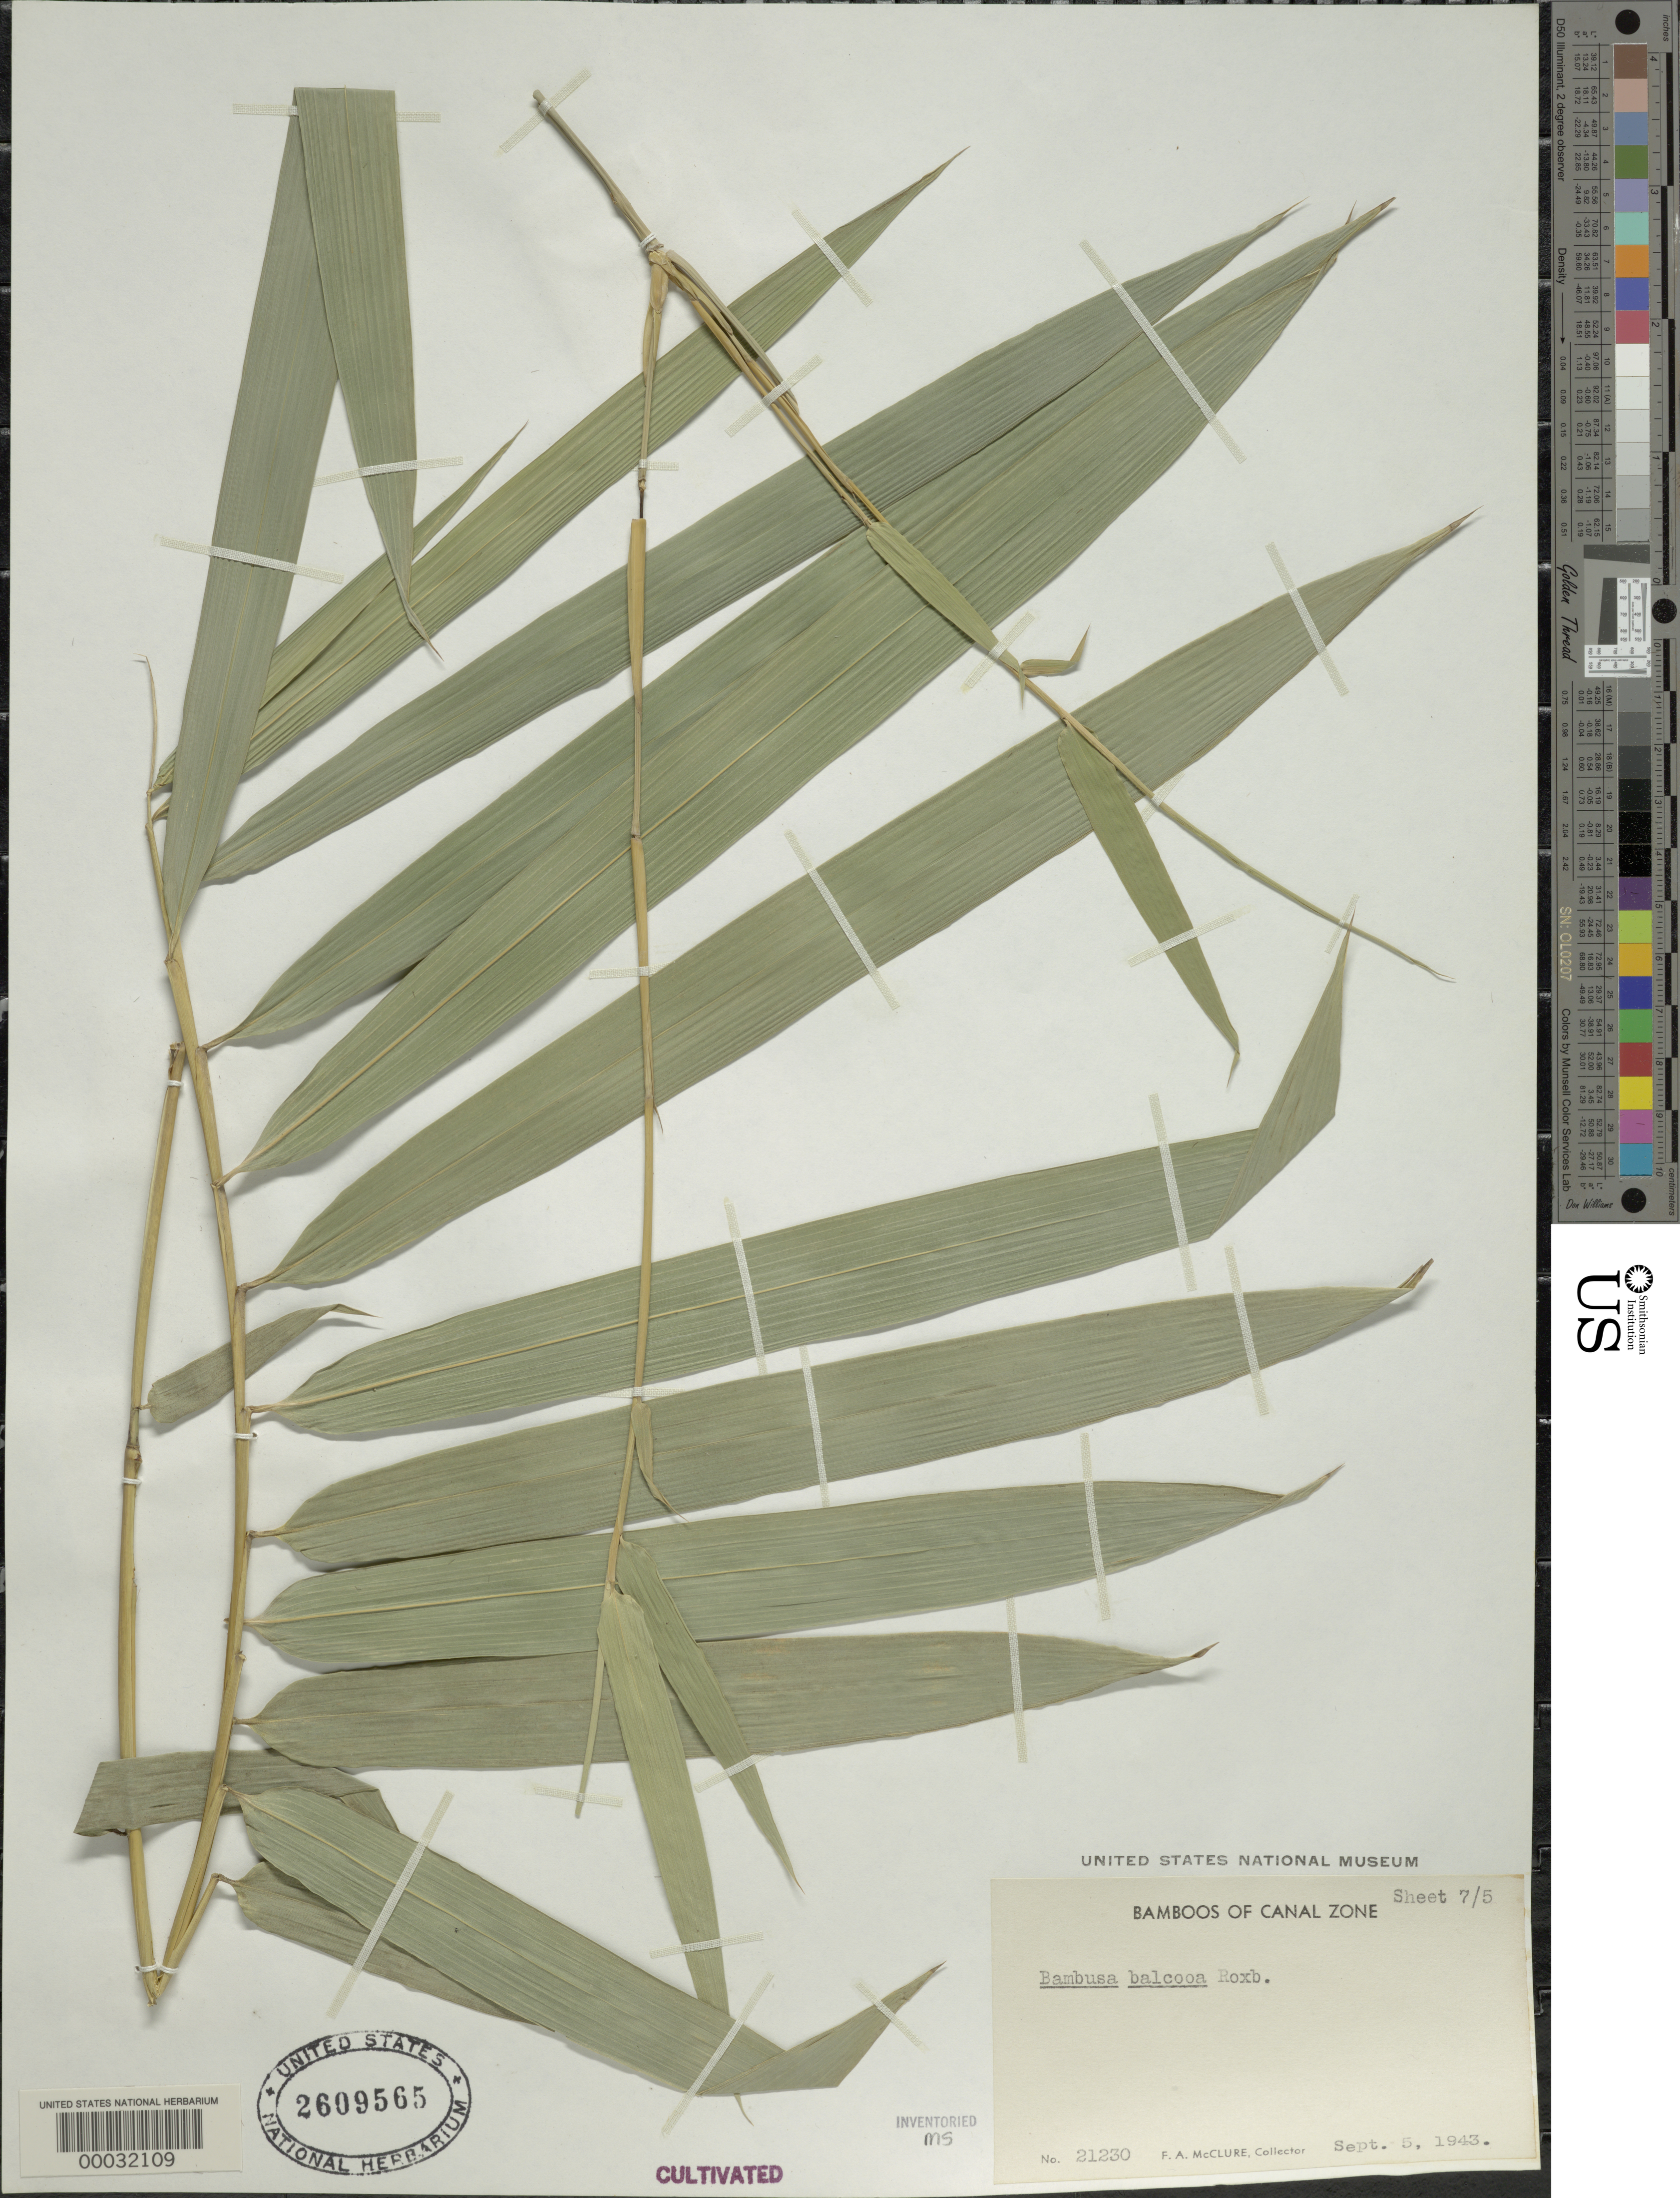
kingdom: Plantae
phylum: Tracheophyta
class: Liliopsida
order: Poales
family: Poaceae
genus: Bambusa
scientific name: Bambusa balcooa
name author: Roxb.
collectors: F. A. McClure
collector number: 21230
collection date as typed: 05 Sep 1943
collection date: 1943-09-05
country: Panama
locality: Esperimental Gardens-summit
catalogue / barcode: US 2609565